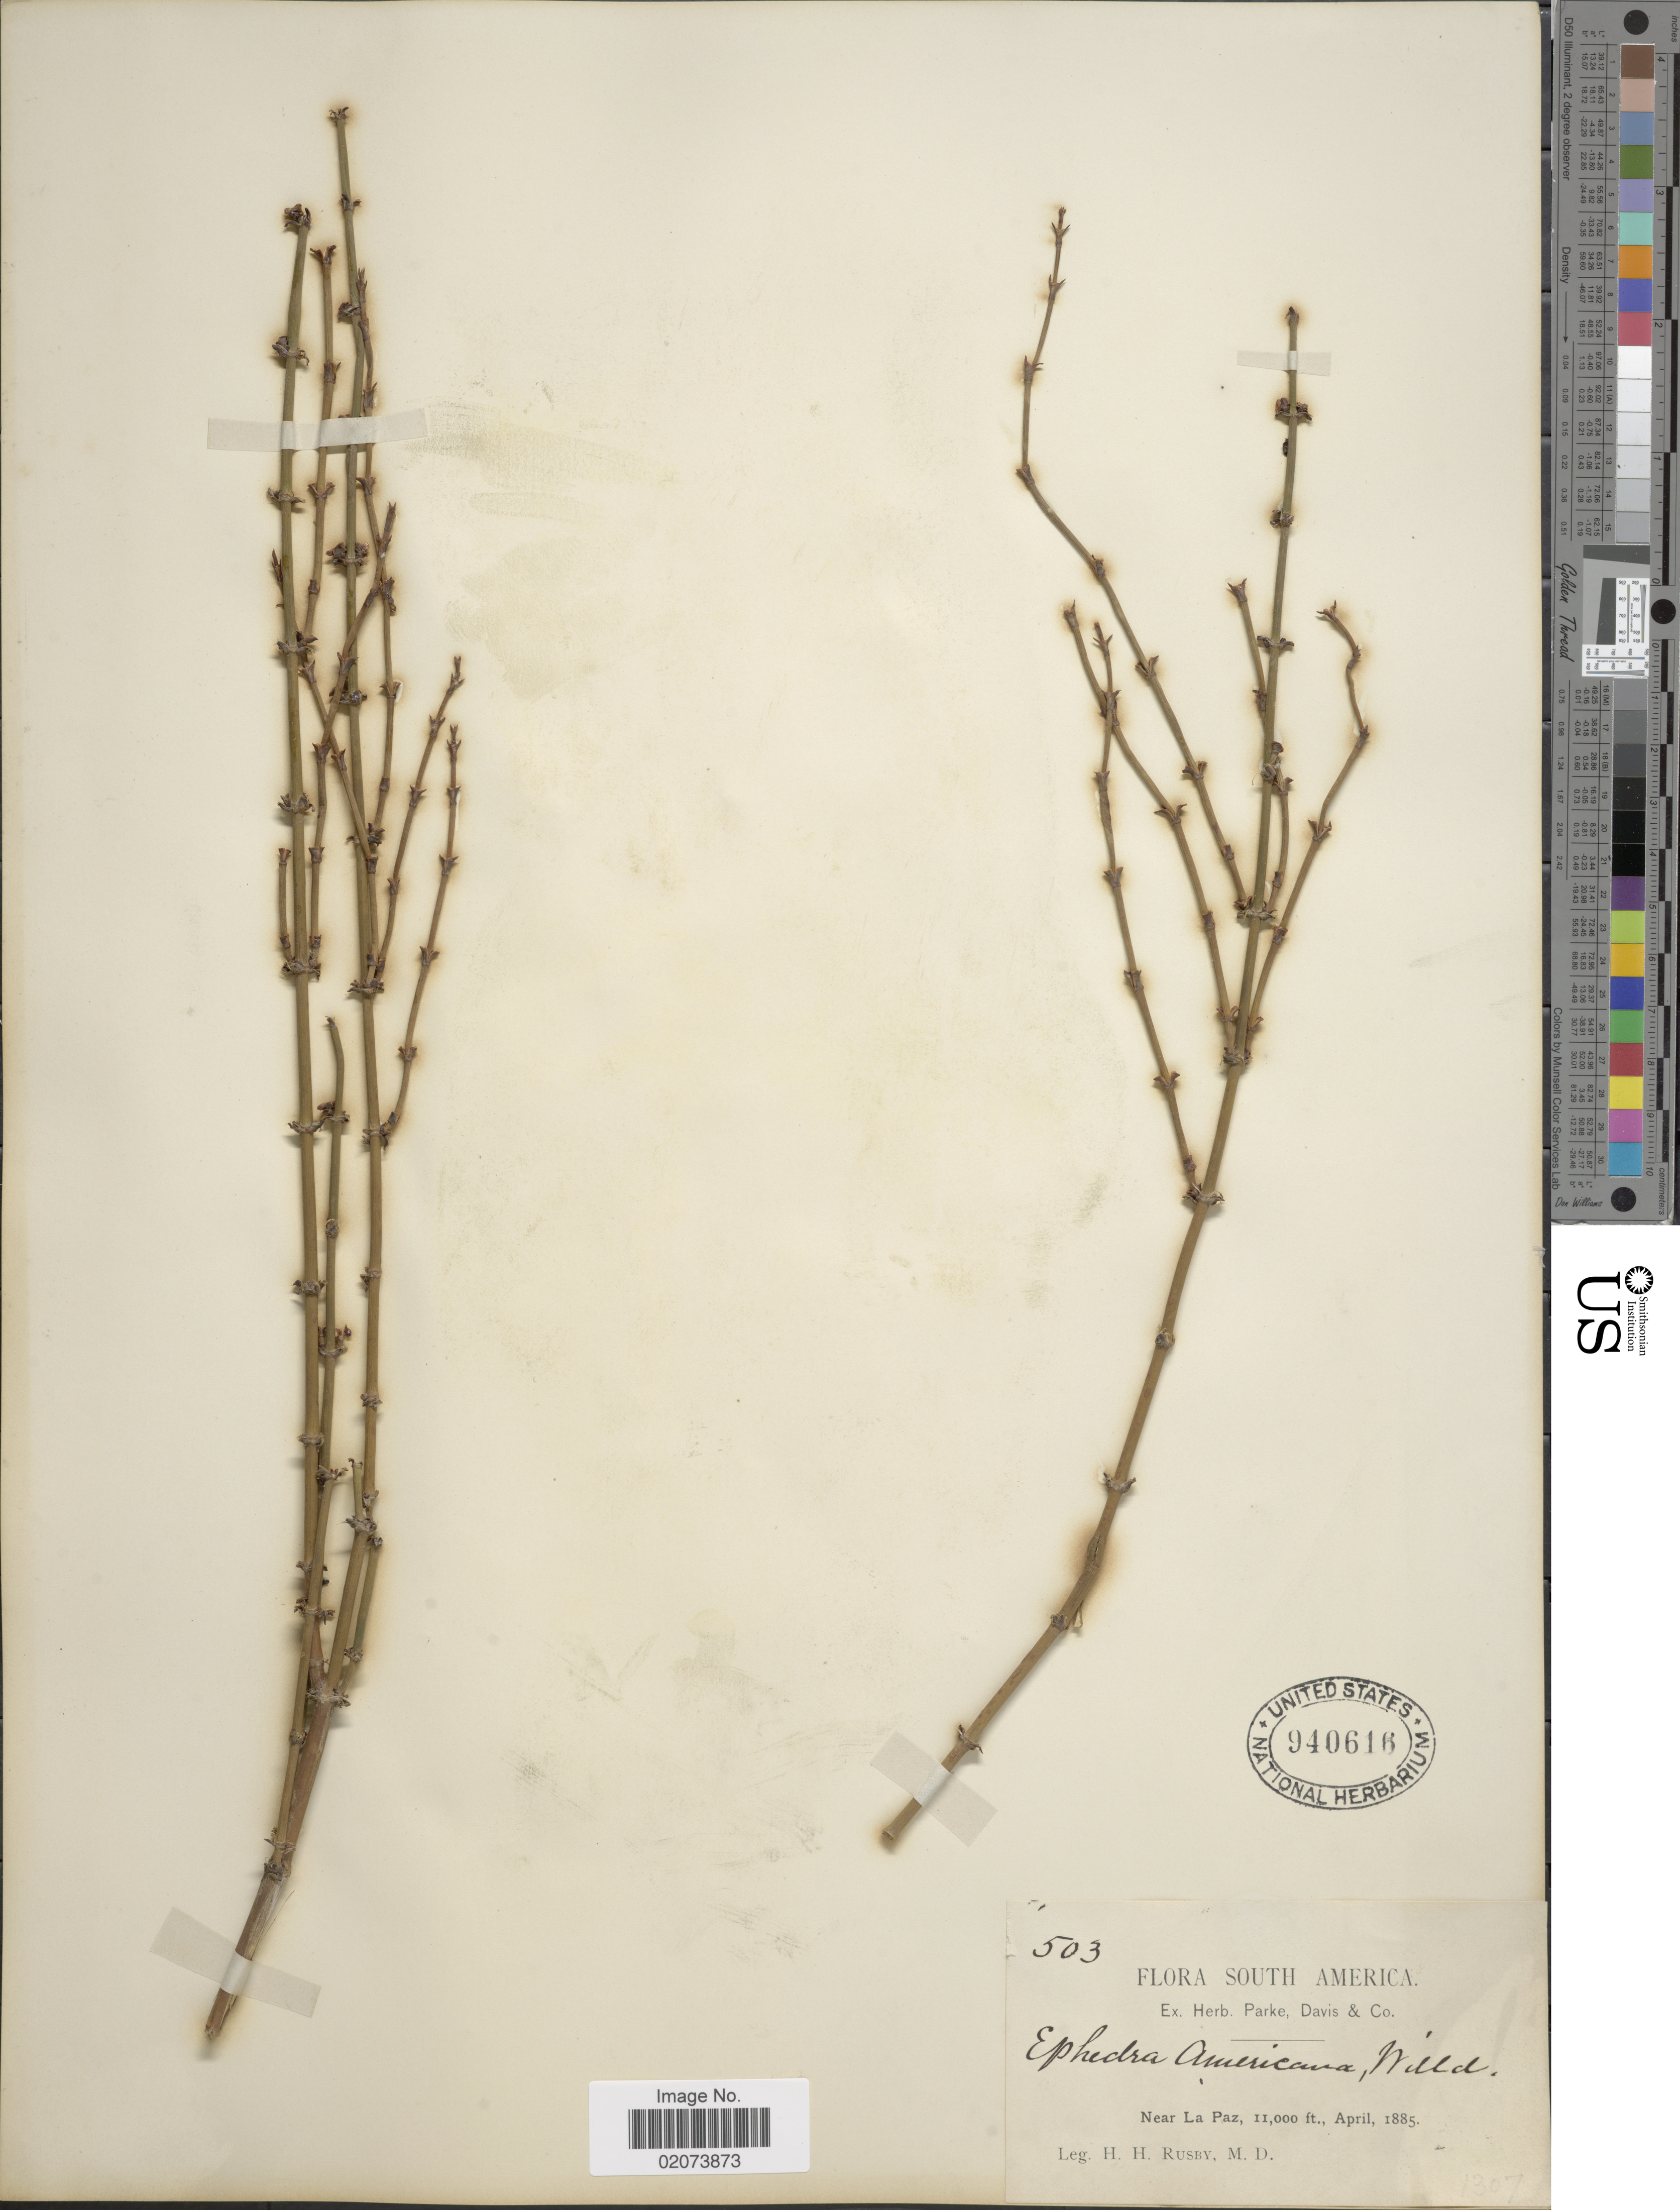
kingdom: Plantae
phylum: Tracheophyta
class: Gnetopsida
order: Ephedrales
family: Ephedraceae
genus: Ephedra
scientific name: Ephedra americana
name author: Humb. & Bonpl. ex Willd.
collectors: H. H. Rusby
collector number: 503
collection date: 1885-04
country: Bolivia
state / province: La Paz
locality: Near La Paz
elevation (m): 3353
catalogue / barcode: US 940616